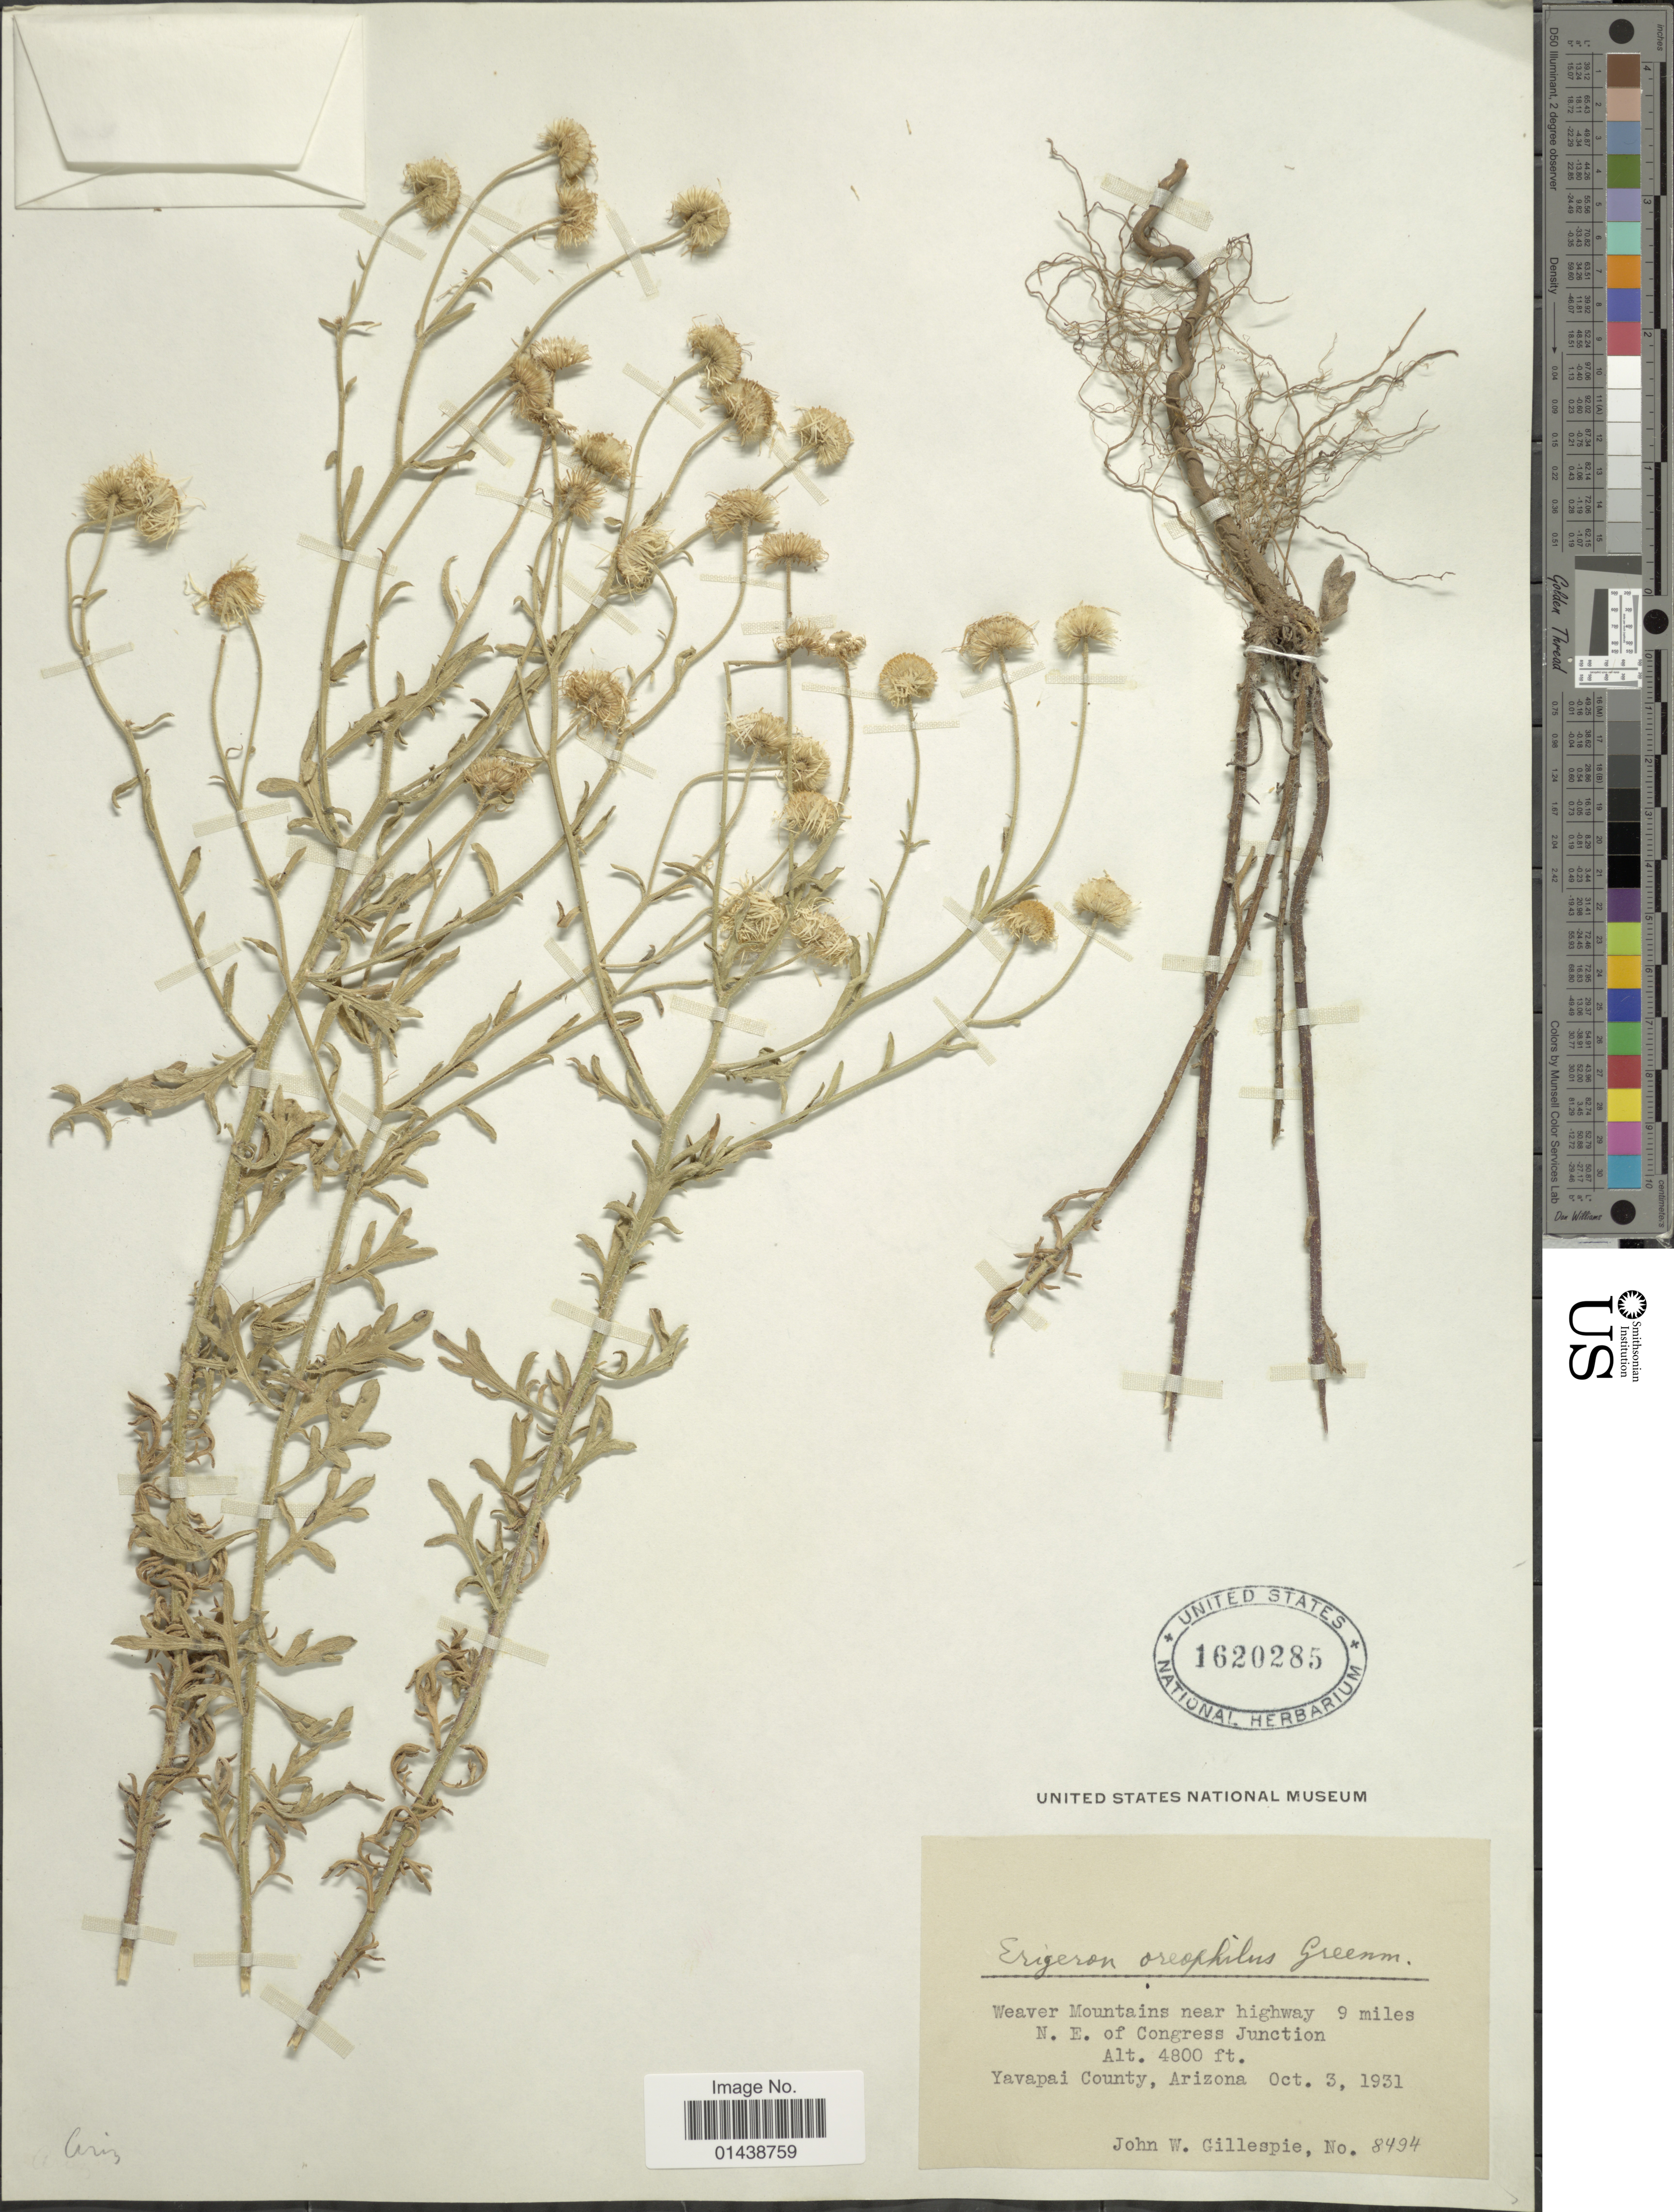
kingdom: Plantae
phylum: Tracheophyta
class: Magnoliopsida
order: Asterales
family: Asteraceae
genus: Erigeron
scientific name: Erigeron oreophilus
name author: Greenm.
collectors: J. W. Gillespie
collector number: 8494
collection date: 1931-10-03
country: United States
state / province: Arizona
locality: Weaver Mountains near highway 9 miles N. E. of Congress Junction. Yavapai County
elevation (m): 1463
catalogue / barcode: US 1620285